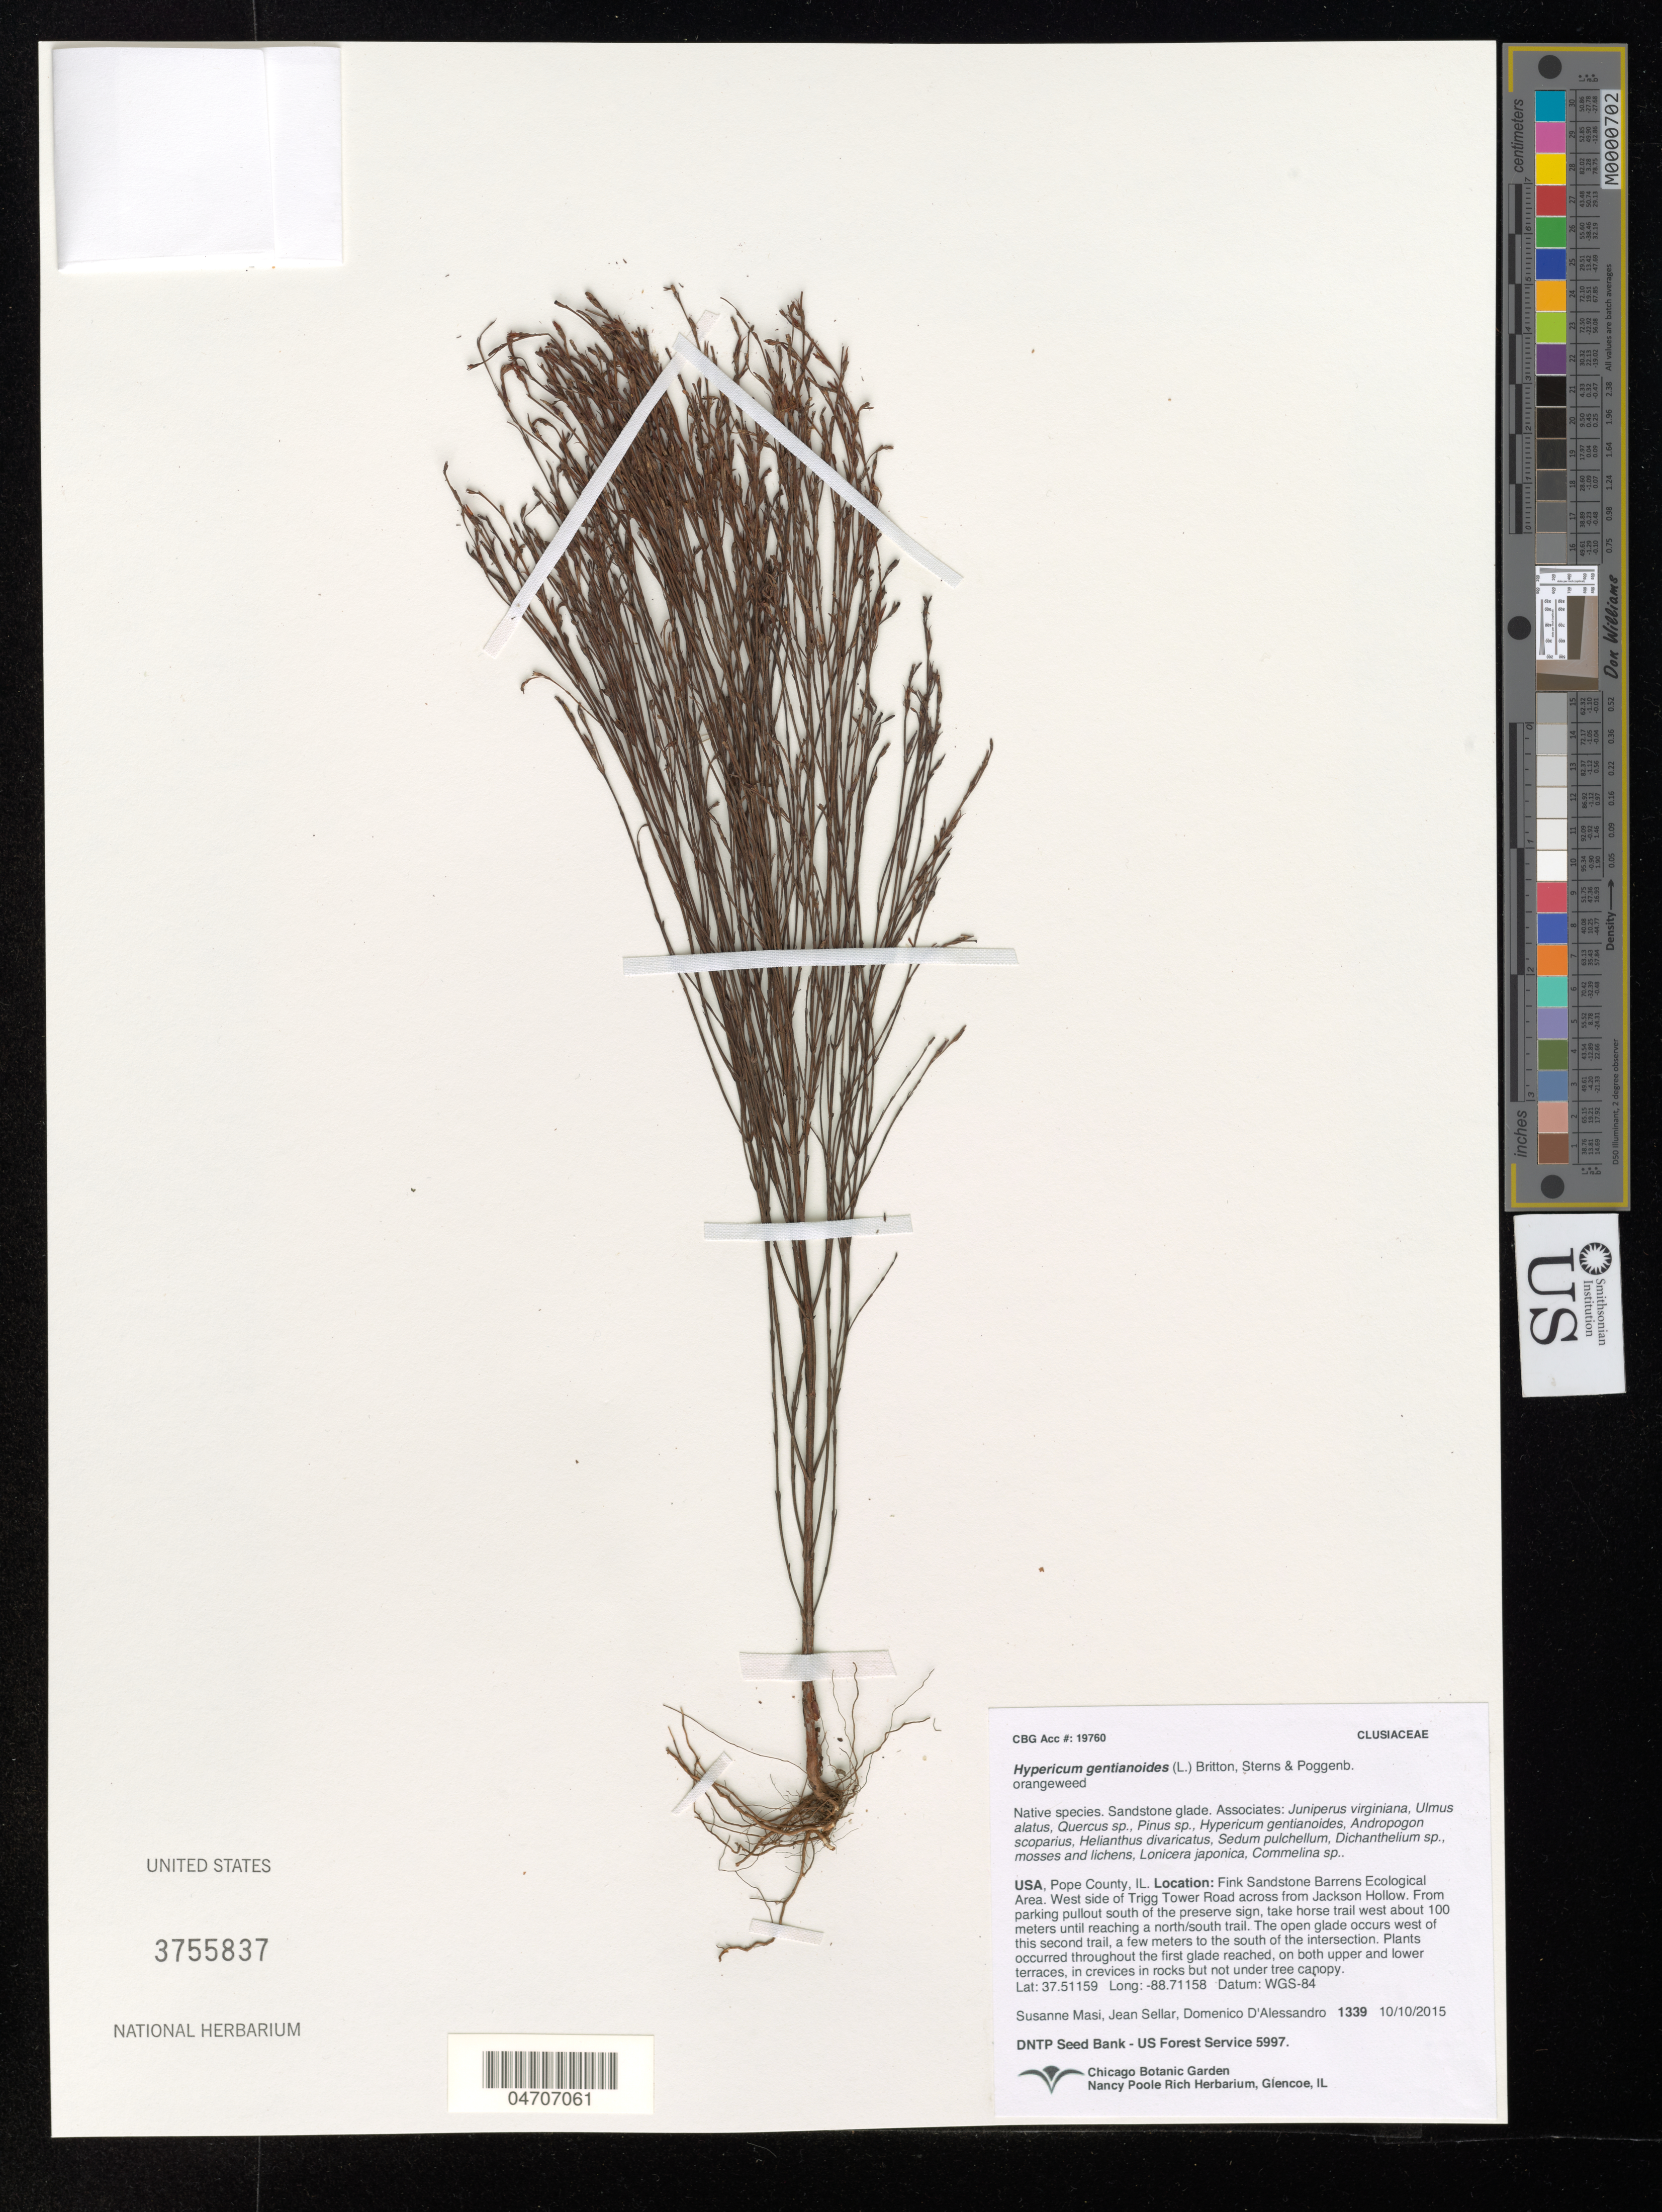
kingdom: Plantae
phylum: Tracheophyta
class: Magnoliopsida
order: Malpighiales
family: Hypericaceae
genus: Hypericum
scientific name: Hypericum gentianoides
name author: (L.) Britton, Stearns & Poggenb.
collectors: S. Masi, A. Campos-Rocha & D. D'alessandro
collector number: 1339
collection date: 2015-10-10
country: United States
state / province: Illinois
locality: Pope County. Fink Sandstone Barrens Ecological Area. West side of Trigg Tower Road across from Jackson Hollow. From parking pullout south of the reserve sign, take horse trail west about 100 meters until reaching a north/south trail. The open glade occurs west of this second trail, a few meters to the south of the intersection.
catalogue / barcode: US 3755837